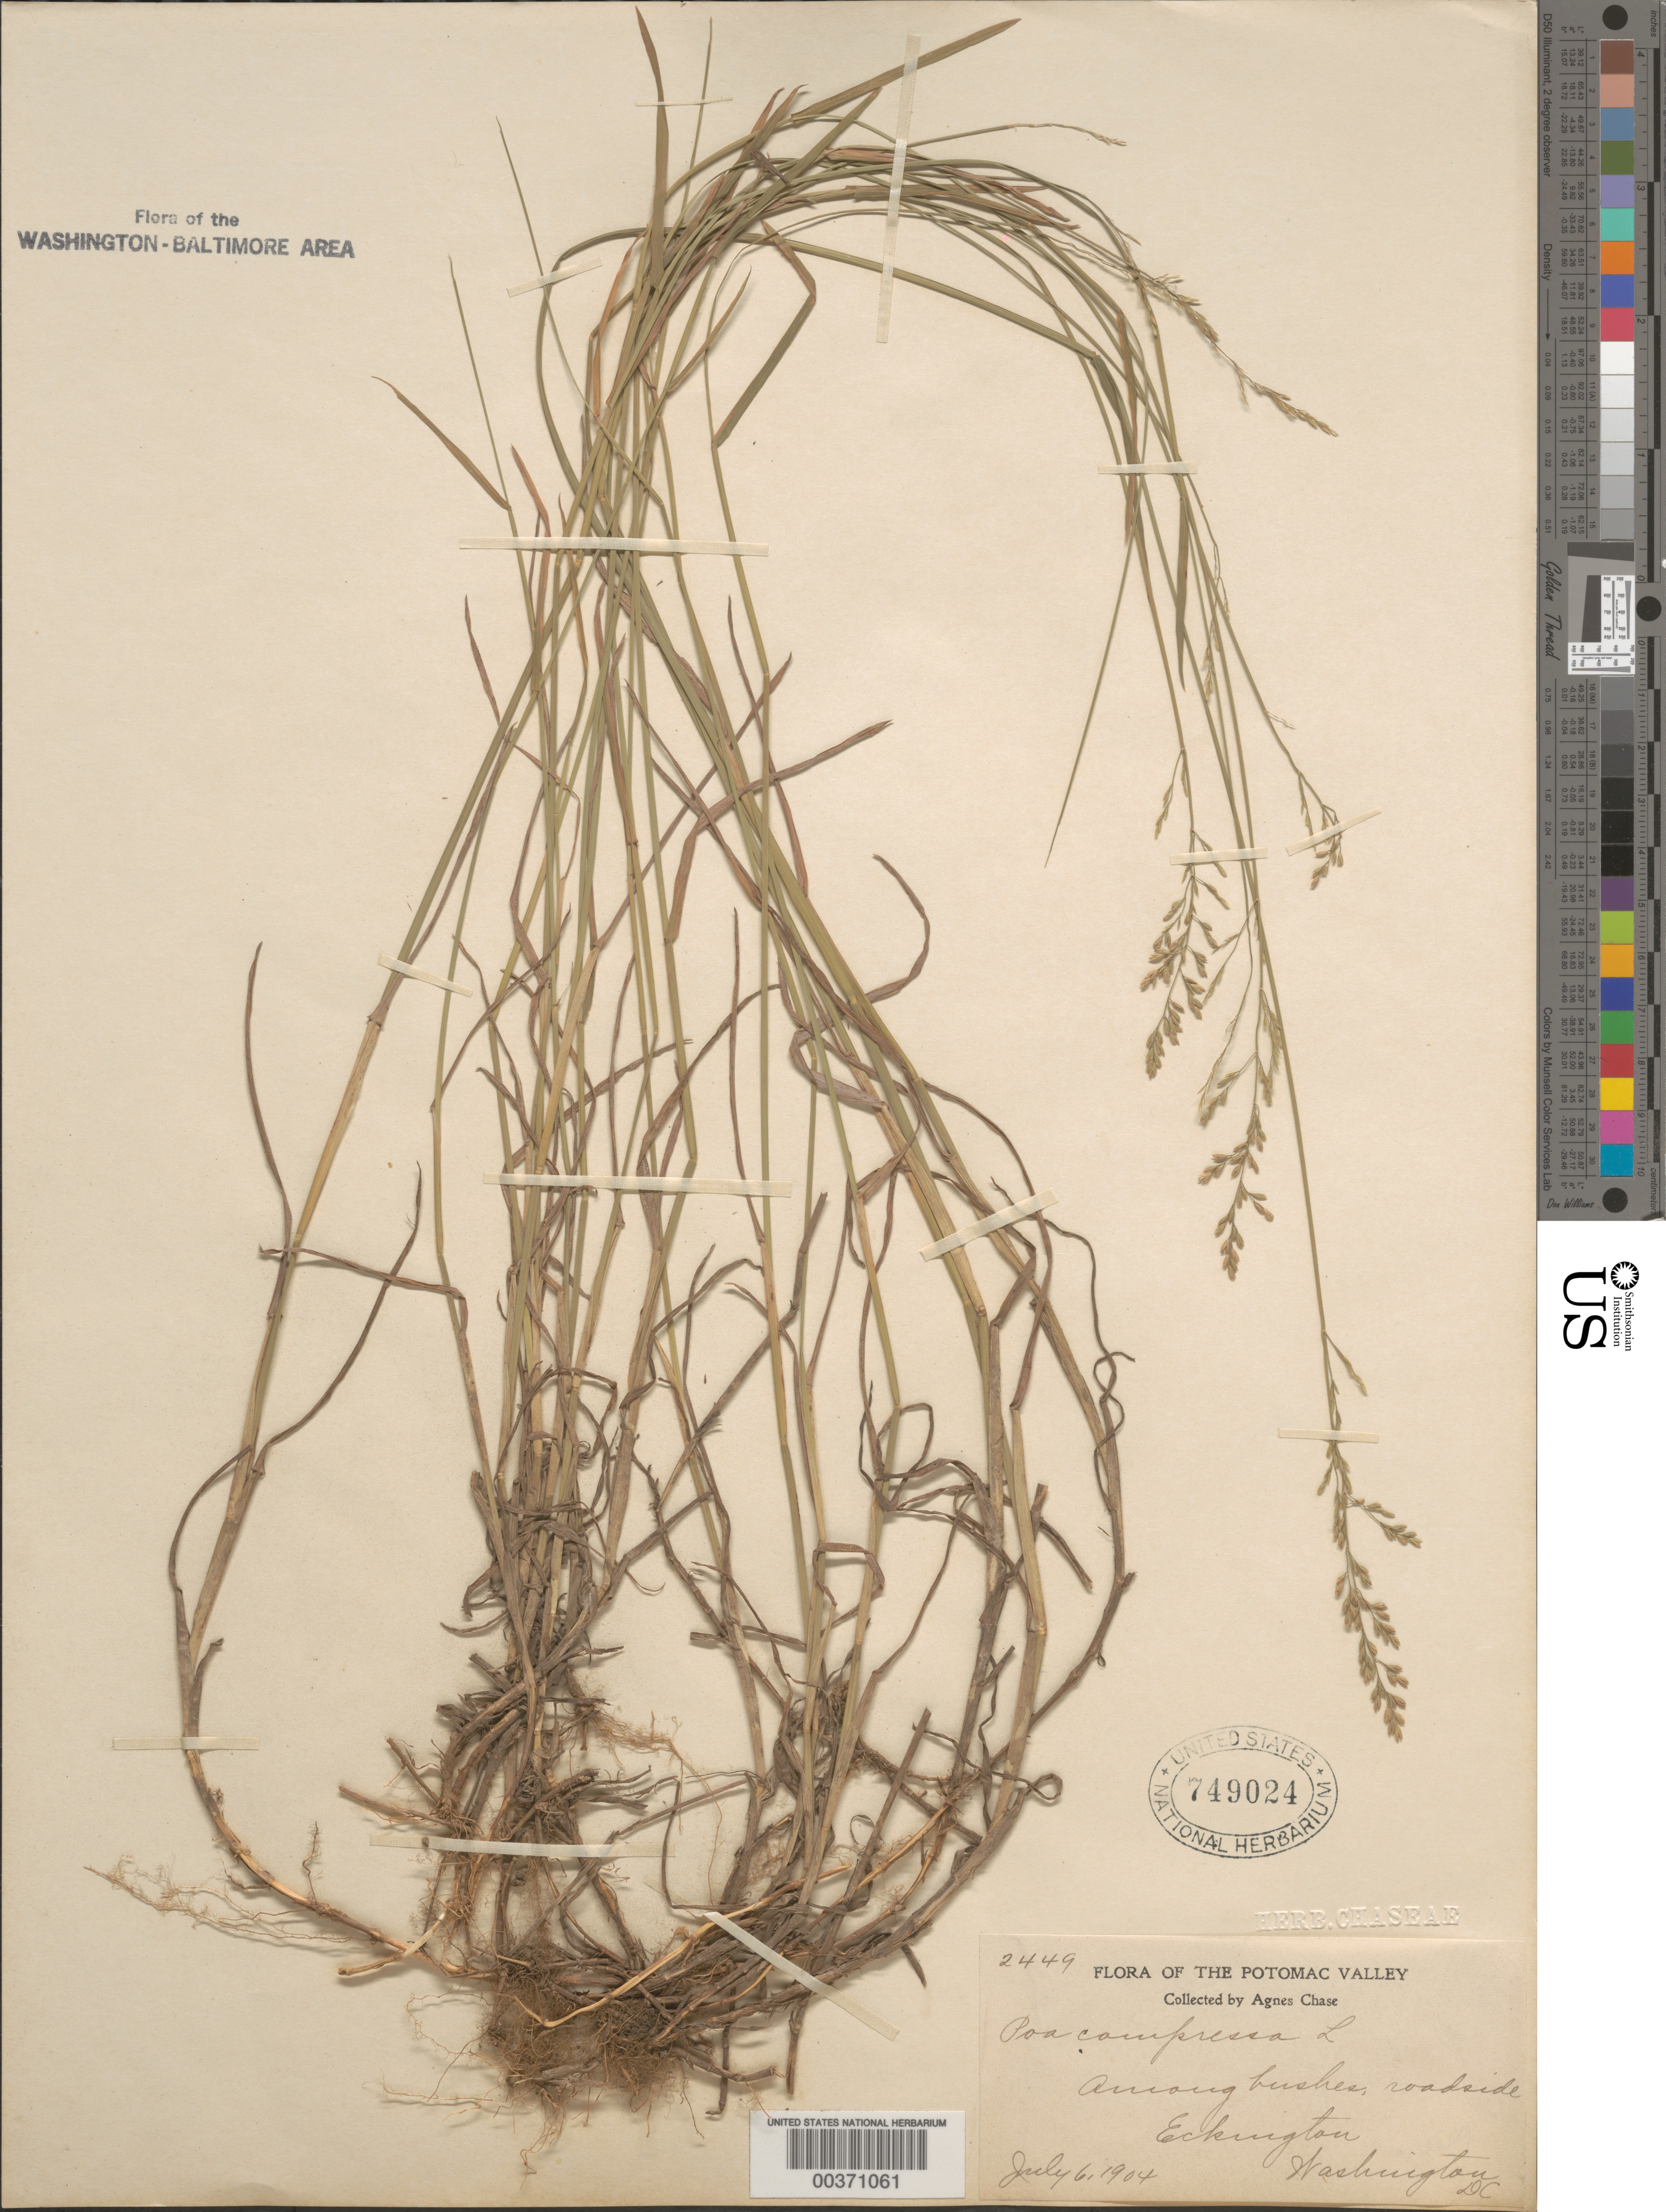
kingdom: Plantae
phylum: Tracheophyta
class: Liliopsida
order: Poales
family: Poaceae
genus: Poa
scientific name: Poa compressa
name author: L.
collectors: A. Chase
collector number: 2449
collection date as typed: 06 Jul 1904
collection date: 1904-07-06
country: United States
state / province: District of Columbia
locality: Eckington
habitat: Among brush, roadside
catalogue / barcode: US 249024